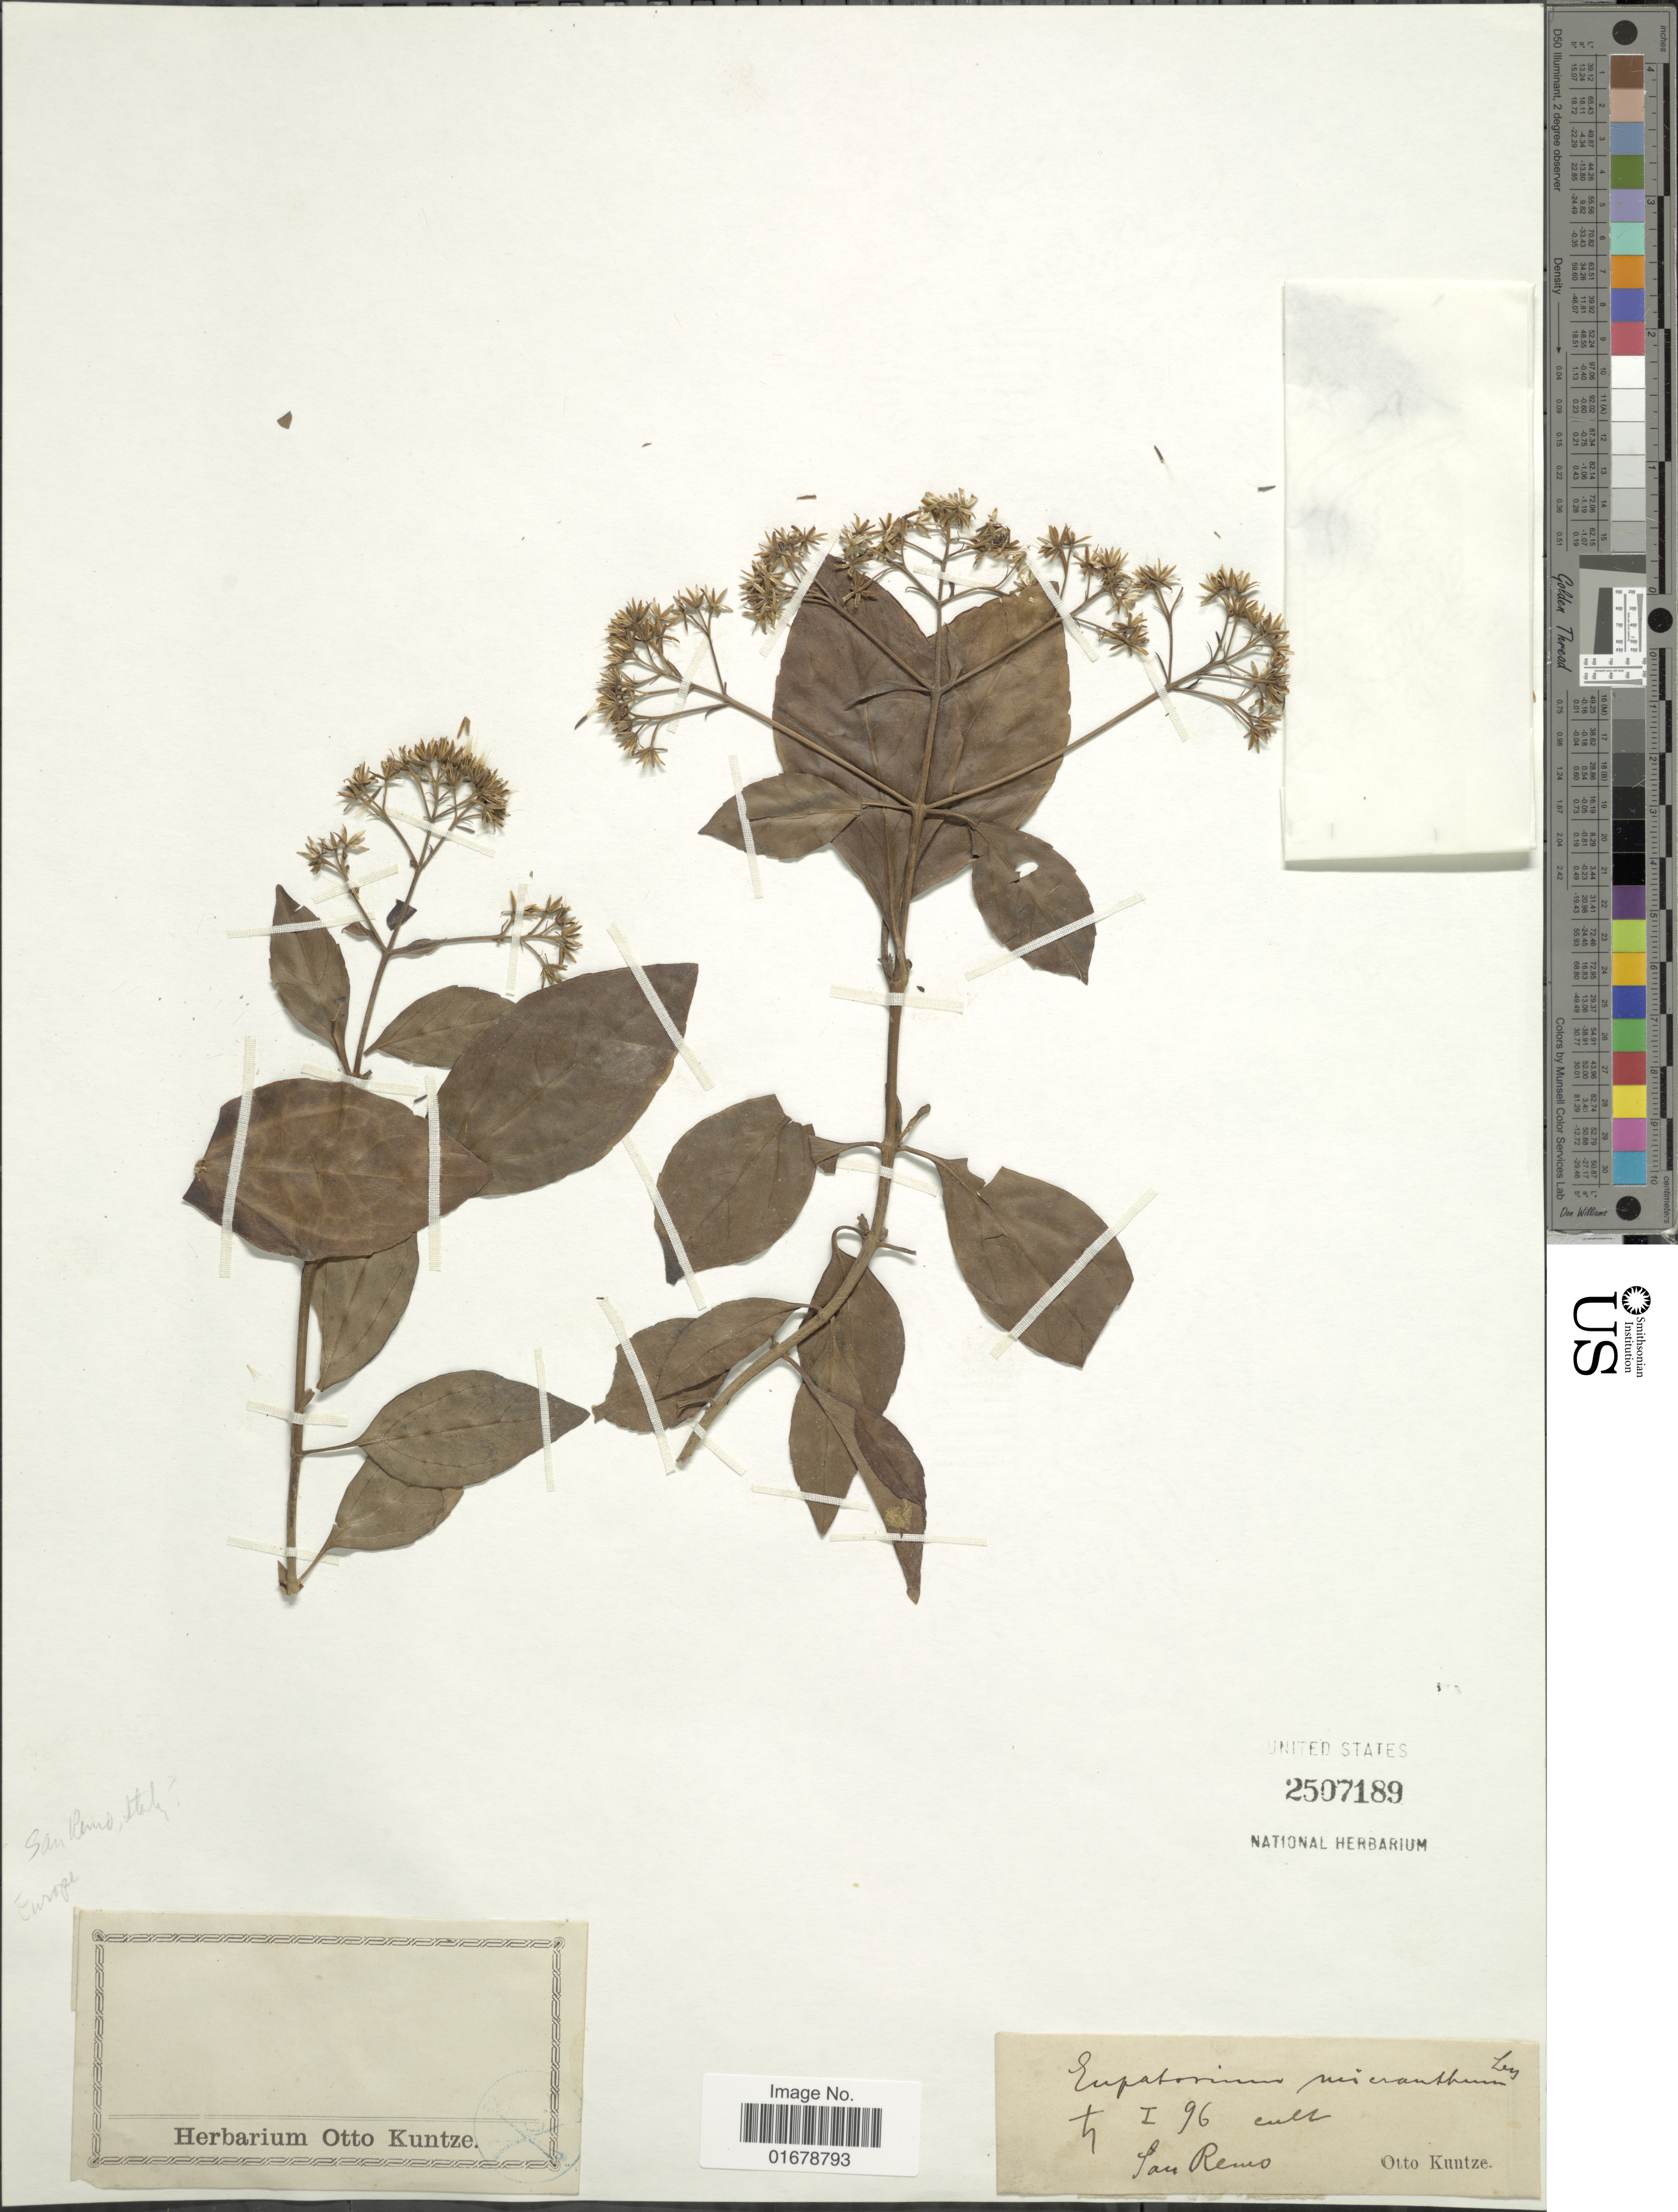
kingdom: Plantae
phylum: Tracheophyta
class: Magnoliopsida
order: Asterales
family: Asteraceae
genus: Ageratina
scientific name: Ageratina ligustrina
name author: (DC.) R.M. King & H. Rob.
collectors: C.E.O. Kuntze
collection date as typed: Transcribed d/m/y: 4/1/96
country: Italy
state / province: Liguria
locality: San Remo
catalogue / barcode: US 2507189